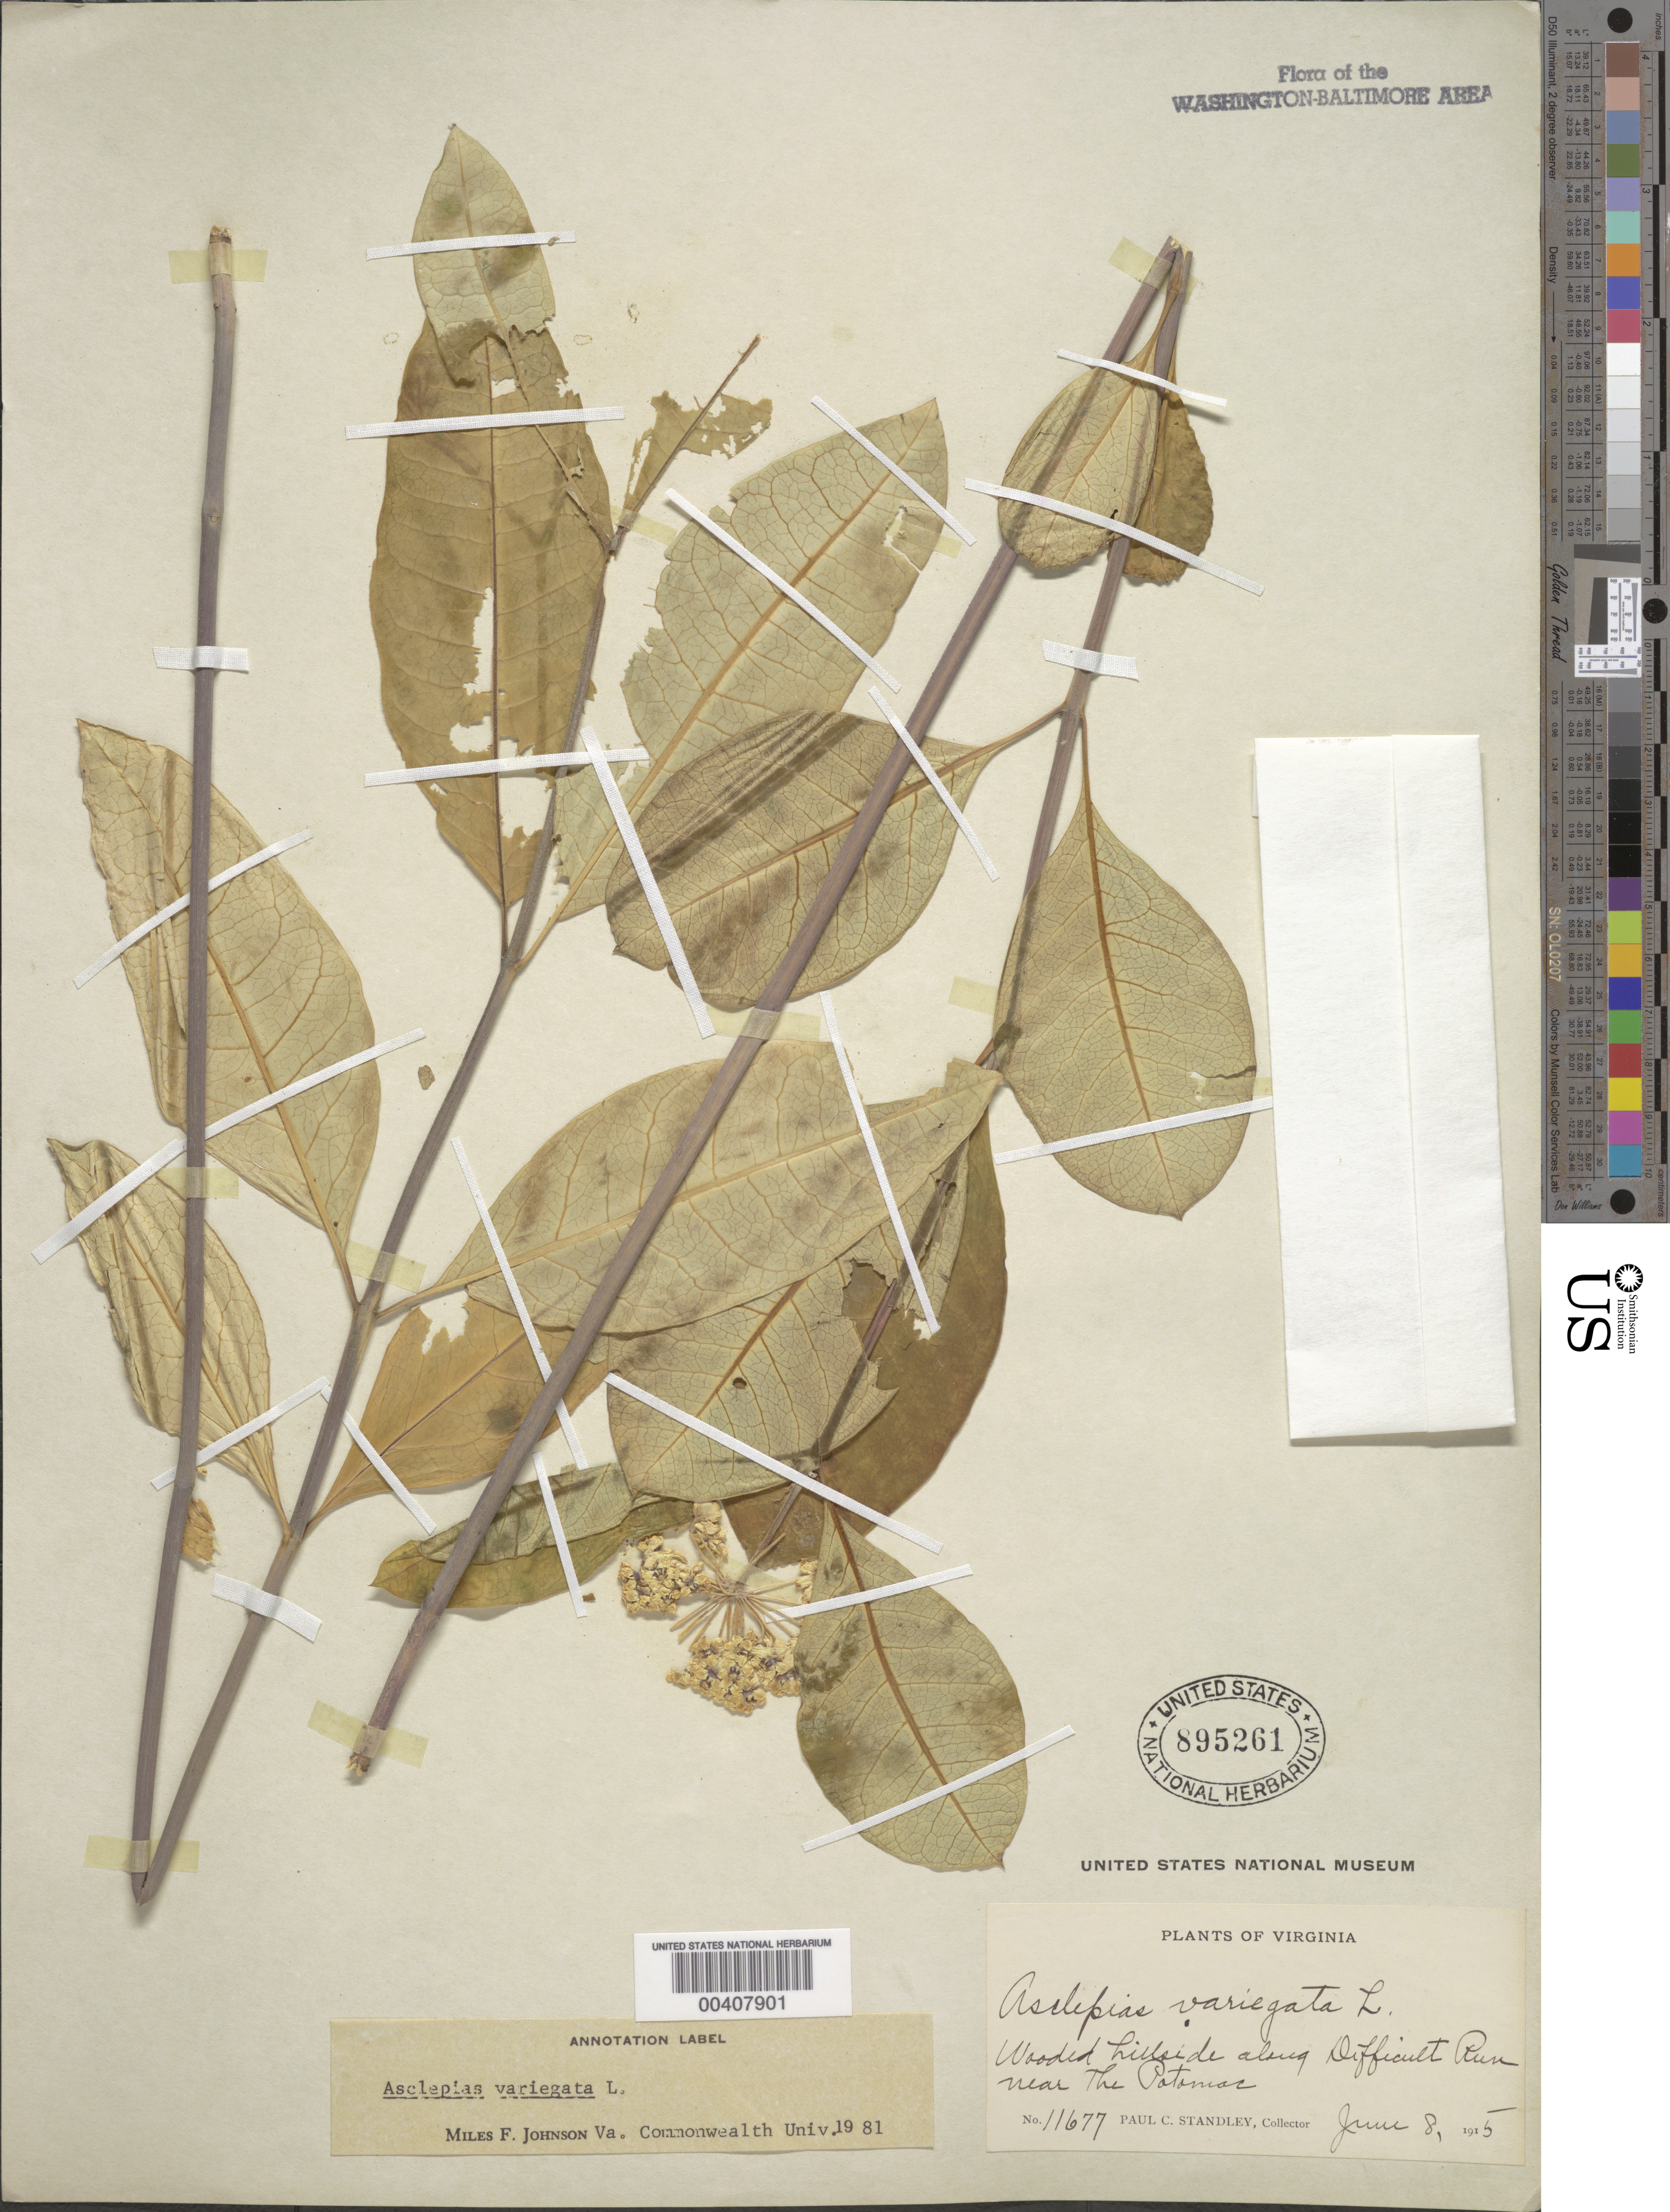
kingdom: Plantae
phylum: Tracheophyta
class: Magnoliopsida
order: Gentianales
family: Apocynaceae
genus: Asclepias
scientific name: Asclepias variegata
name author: L.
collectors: P. C. Standley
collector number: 11677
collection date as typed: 08 Jun 1915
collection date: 1915-06-08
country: United States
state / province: Virginia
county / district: Fairfax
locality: Difficult Run near the Potomac C. & O. Canal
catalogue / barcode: US 895261